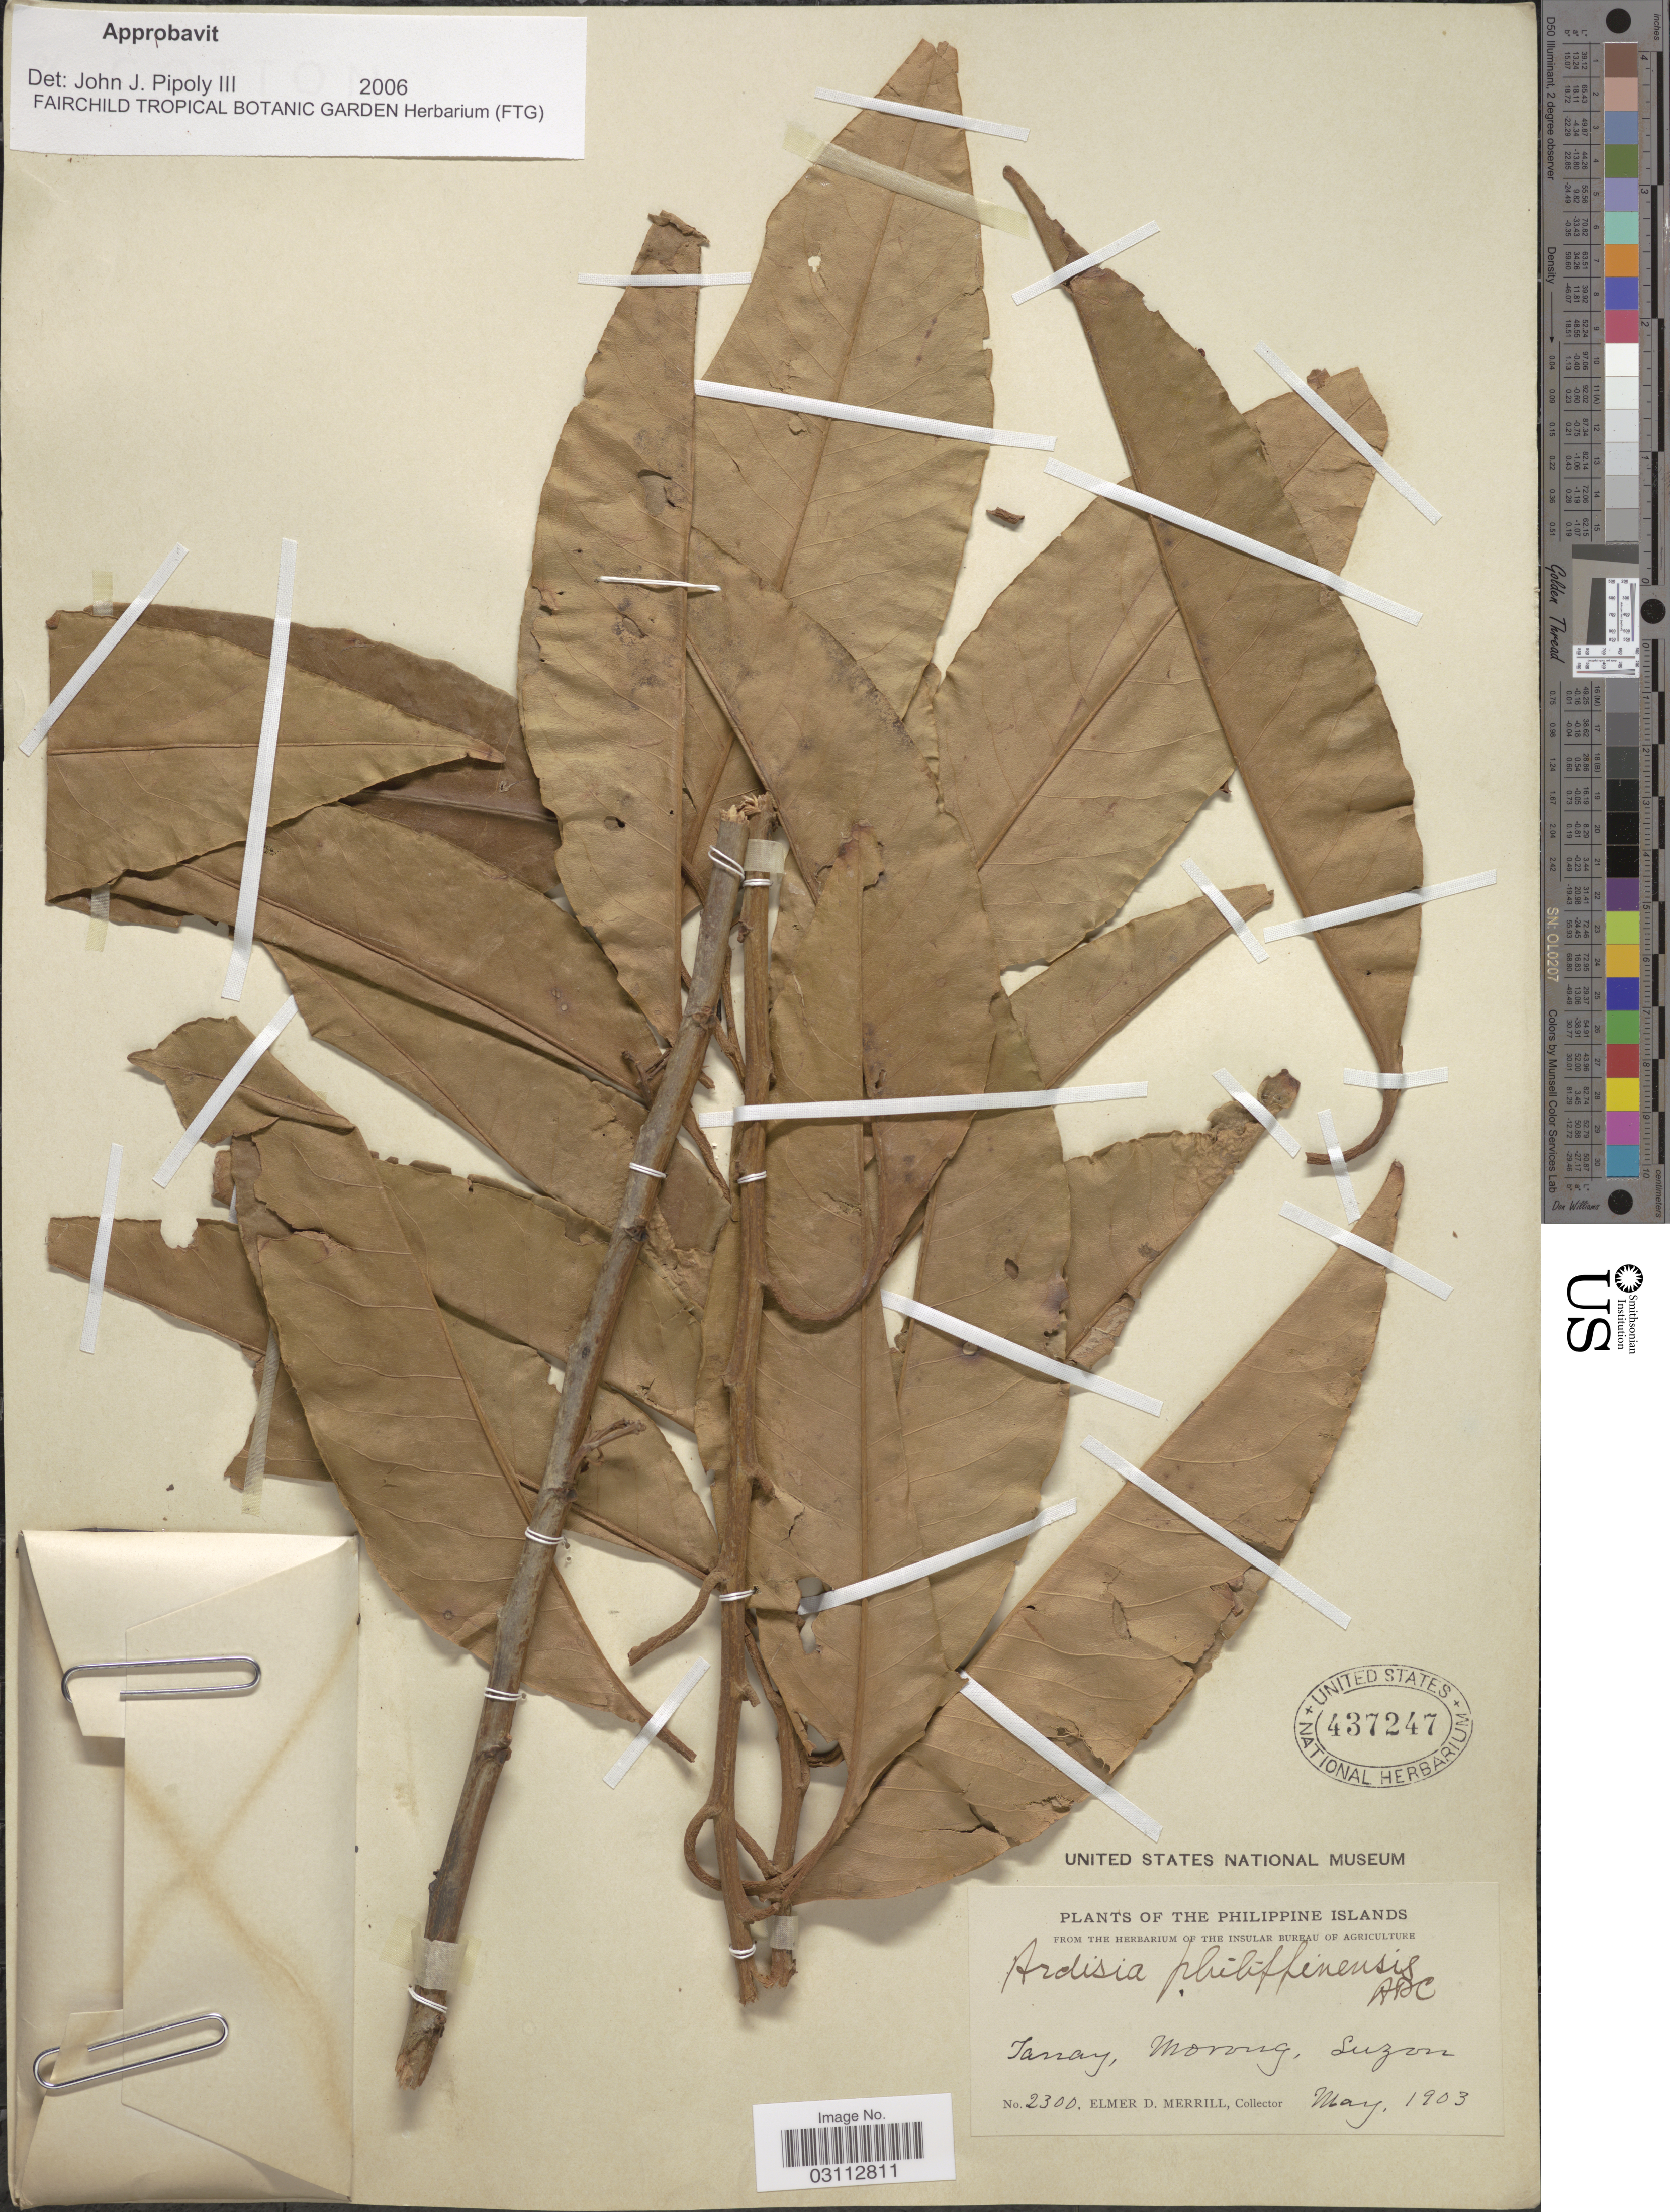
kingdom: Plantae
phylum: Tracheophyta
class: Magnoliopsida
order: Ericales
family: Primulaceae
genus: Ardisia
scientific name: Ardisia philippinensis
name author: A. DC.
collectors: E. D. Merrill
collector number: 2300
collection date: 1903-05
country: Philippines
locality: Tanay, Morong, Luzon.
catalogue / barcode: US 437247